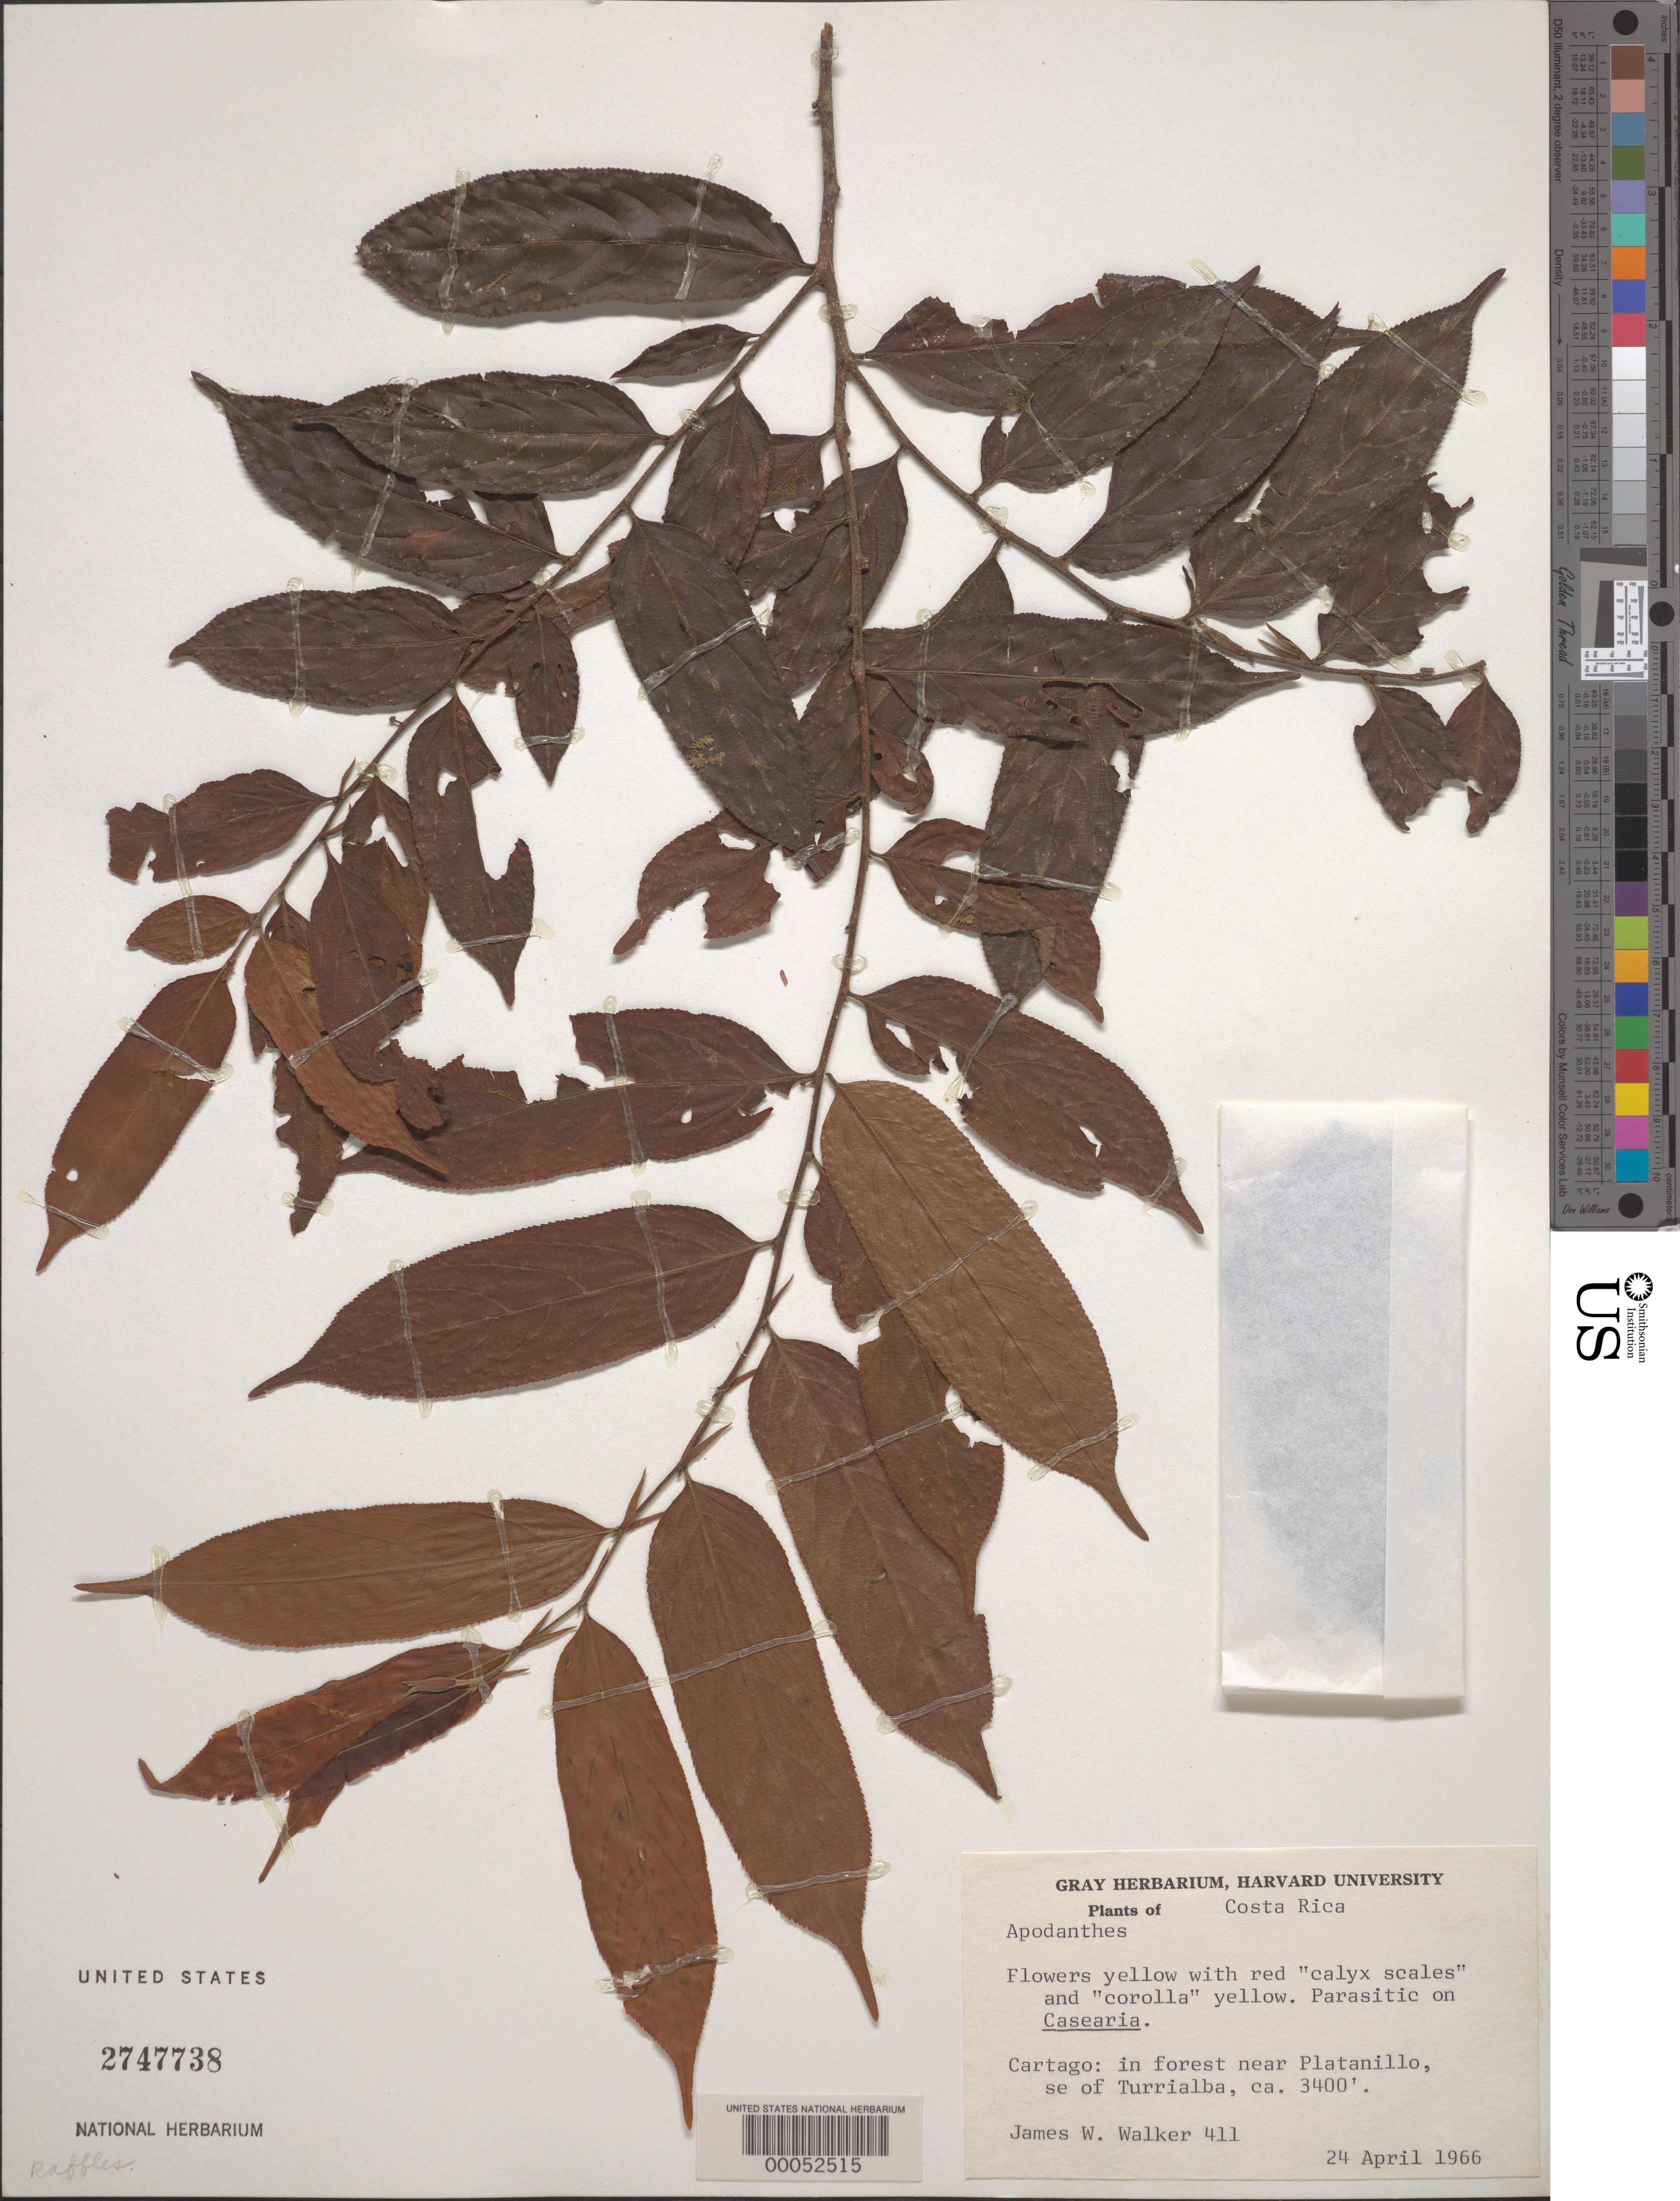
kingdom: Plantae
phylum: Tracheophyta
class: Magnoliopsida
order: Cucurbitales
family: Apodanthaceae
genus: Apodanthes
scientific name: Apodanthes sp.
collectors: J. W. Walker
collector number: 411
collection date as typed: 24 Apr 1966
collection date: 1966-04-24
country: Costa Rica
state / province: Cartago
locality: SE of Turrialba volcano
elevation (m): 1036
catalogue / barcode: US 2747738